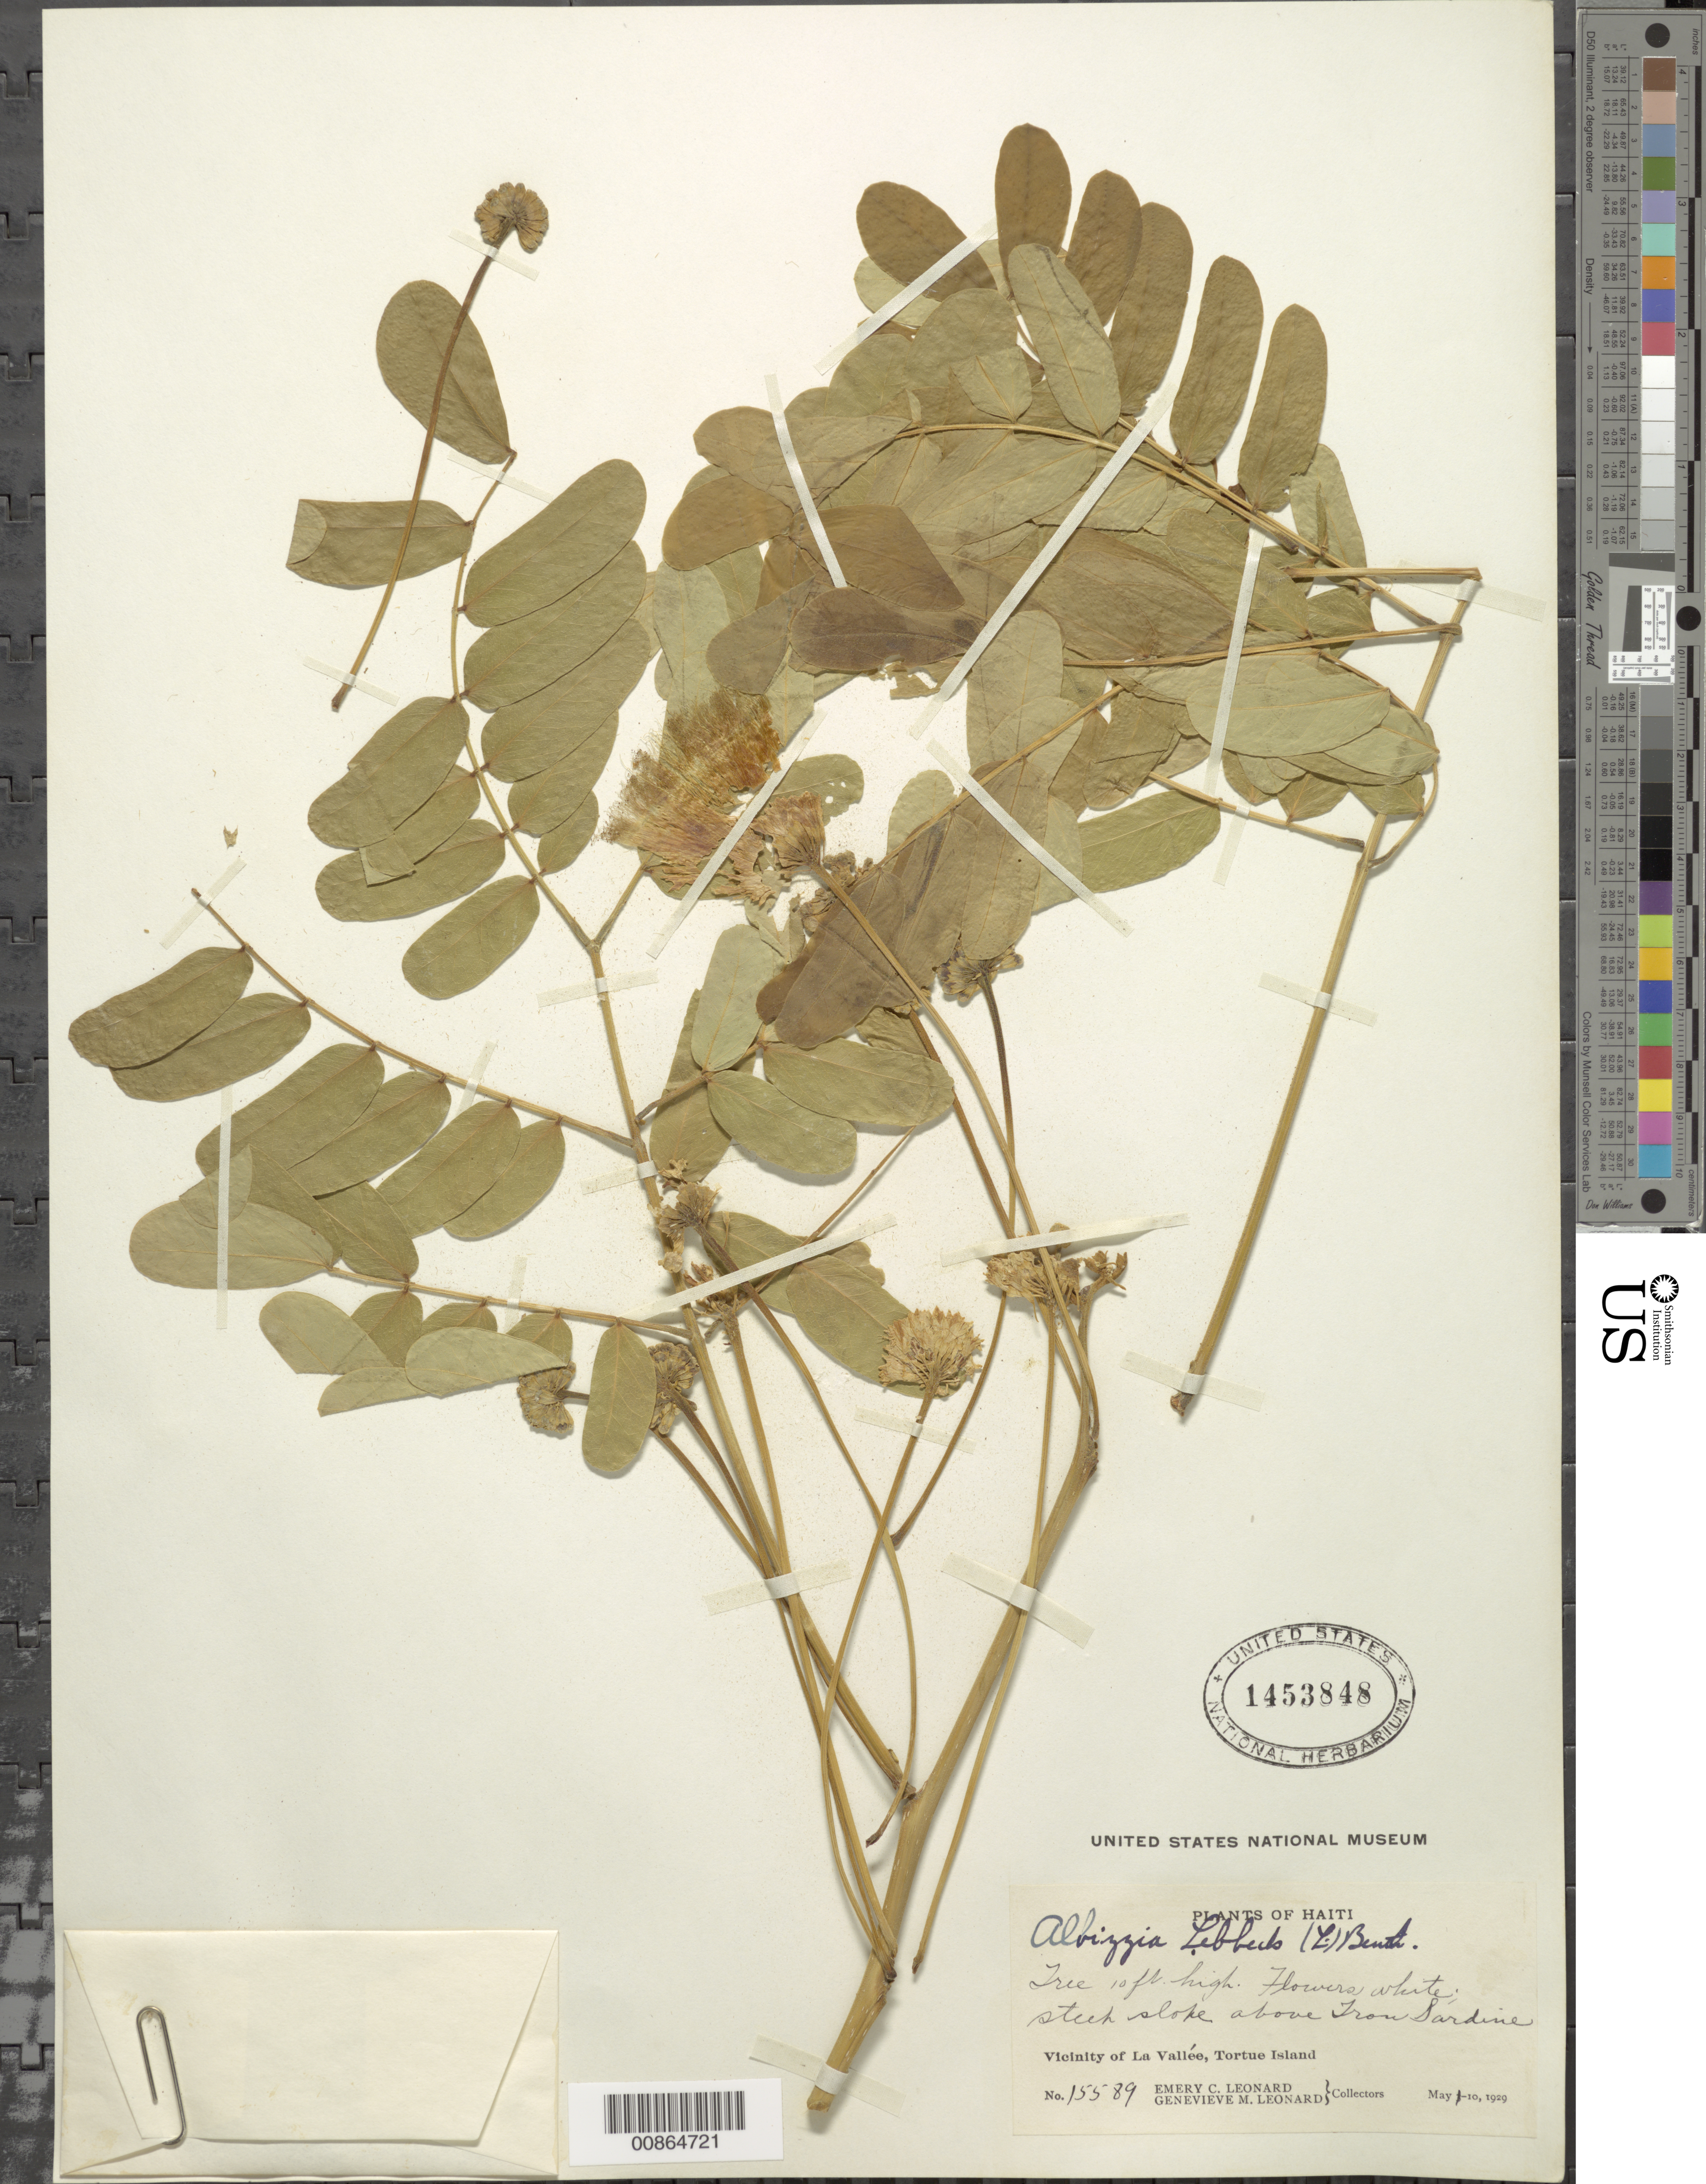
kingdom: Plantae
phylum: Tracheophyta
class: Magnoliopsida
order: Fabales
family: Fabaceae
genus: Albizia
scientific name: Albizia lebbeck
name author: (L.) Benth.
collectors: E. C. Leonard & G. M. Leonard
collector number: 15589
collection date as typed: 10 May 1929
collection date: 1929-05-10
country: Haiti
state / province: Nord-Óuest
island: Île de la Tortue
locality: Vicinity of La Vallée, Tortue Island. Above Trou Sardine.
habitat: Steep slope.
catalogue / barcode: US 1453848